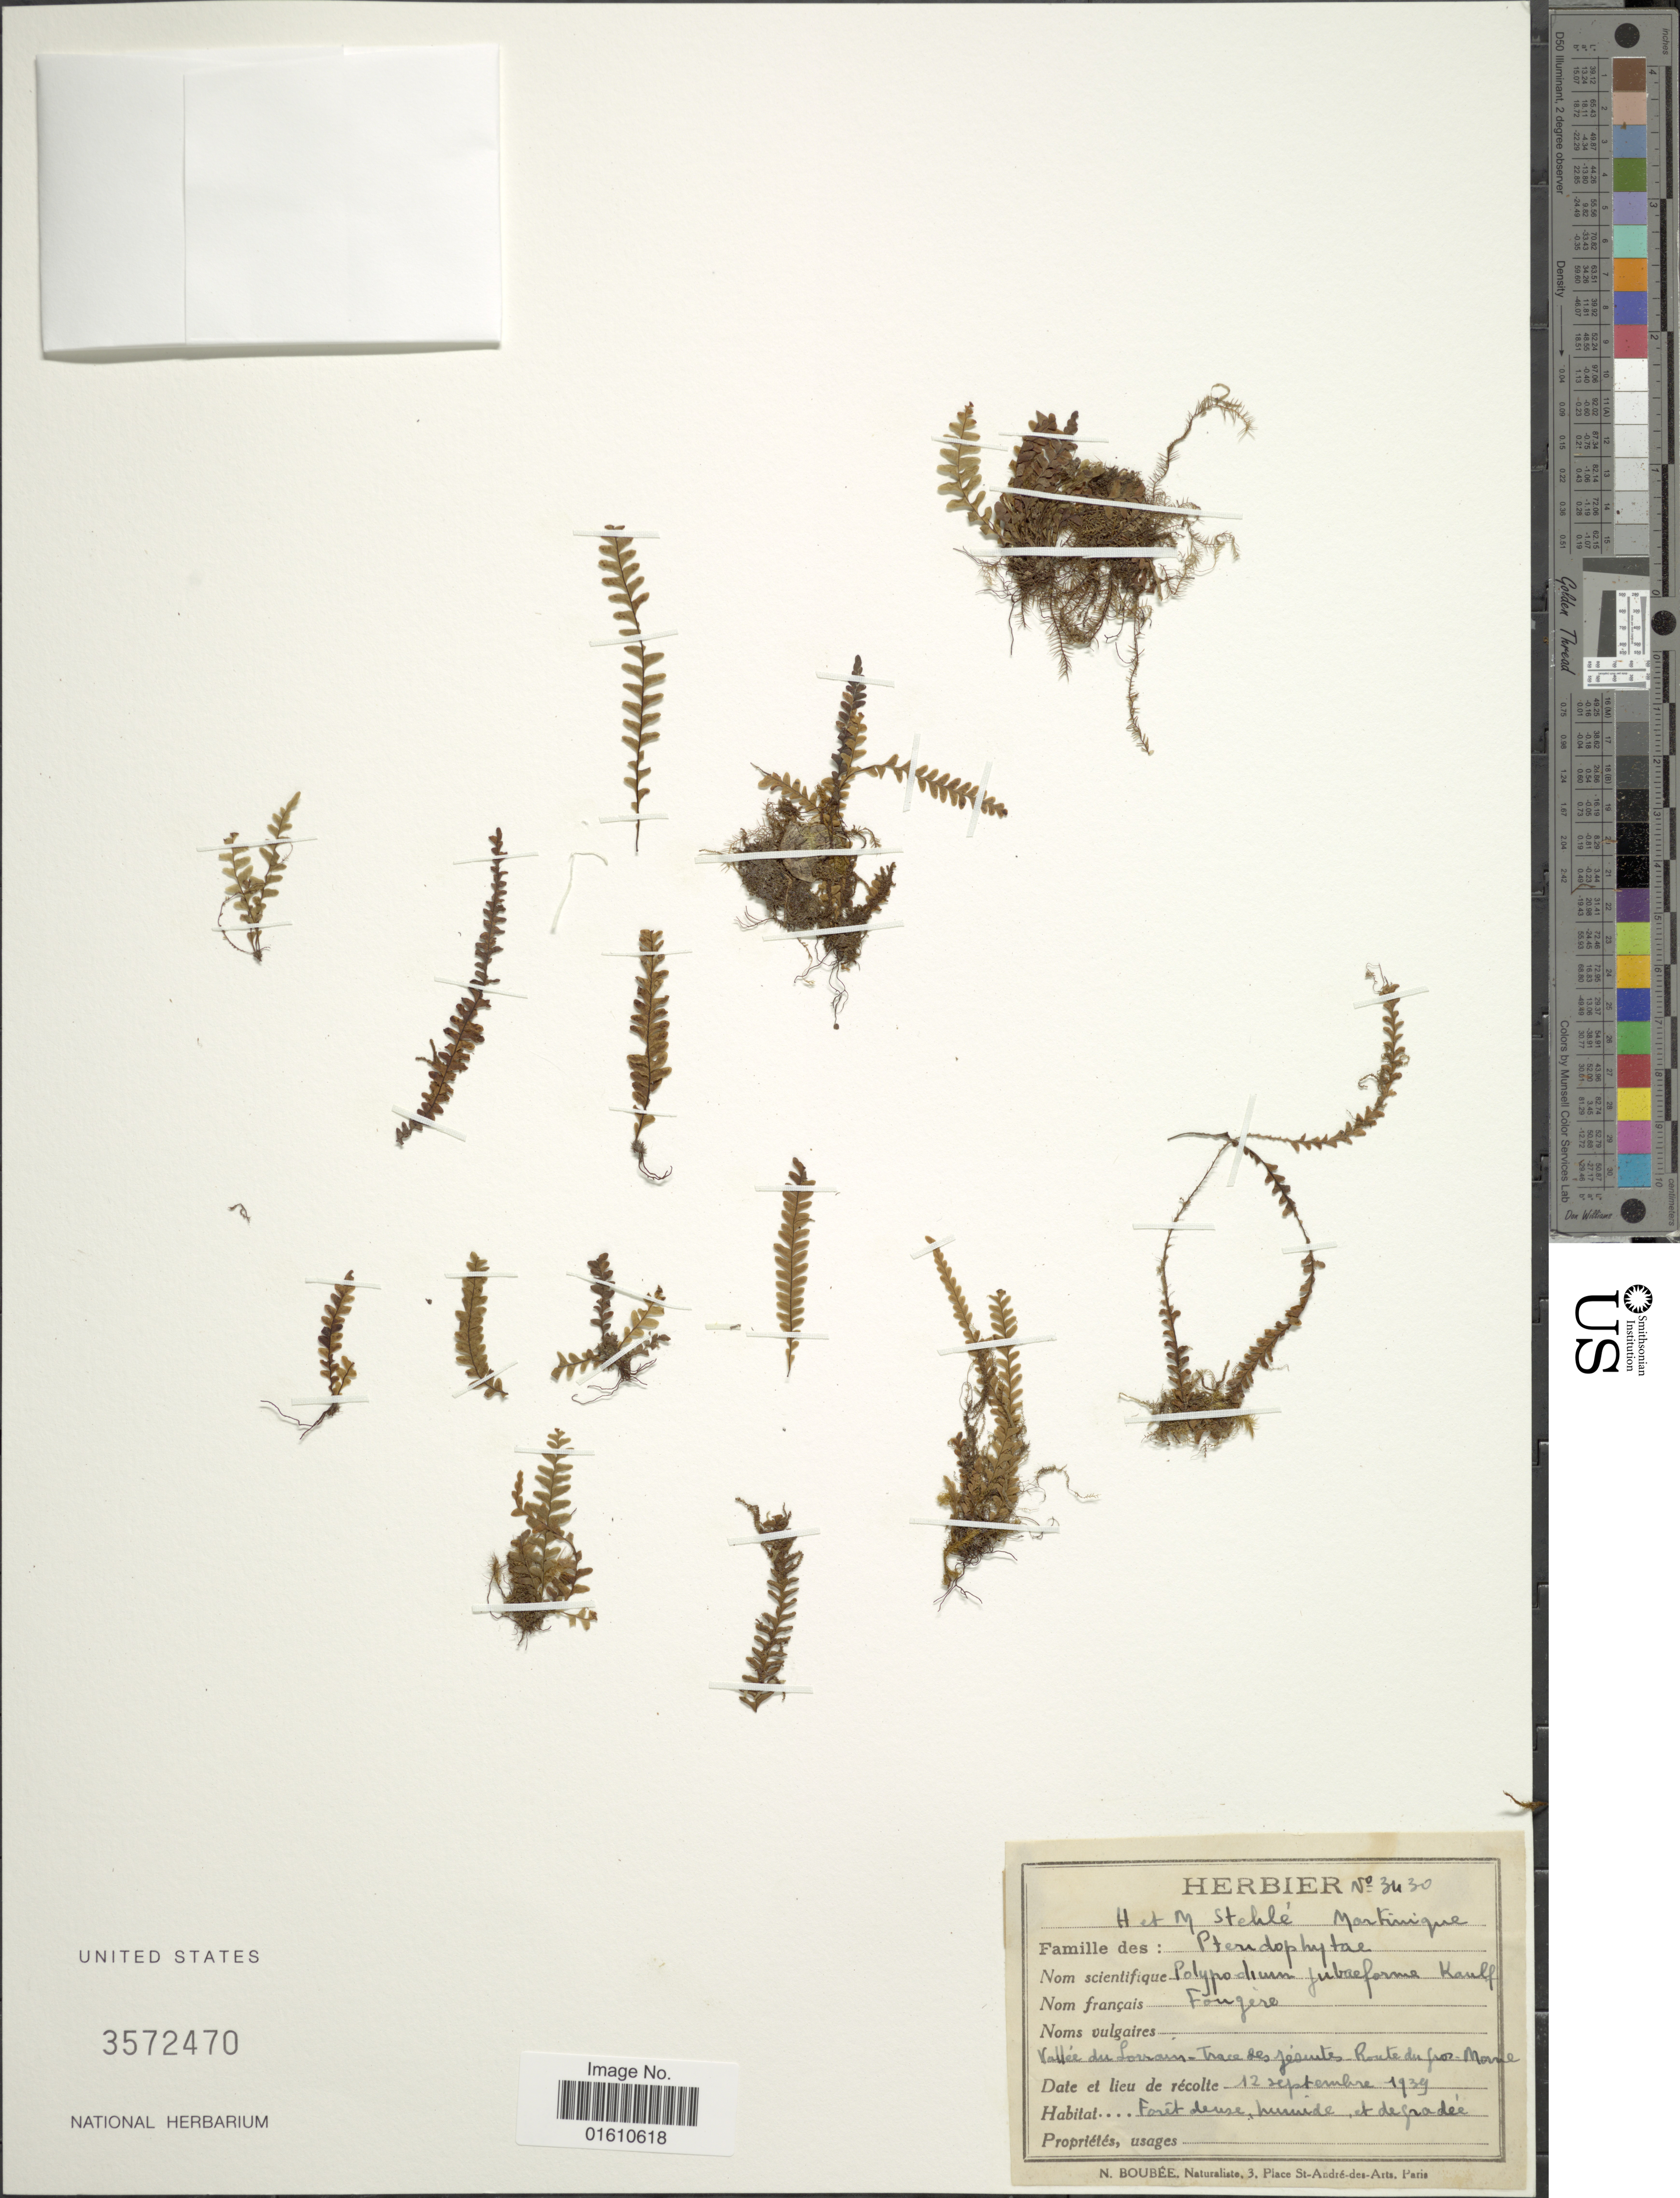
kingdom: Plantae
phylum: Tracheophyta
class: Polypodiopsida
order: Polypodiales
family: Polypodiaceae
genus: Lellingeria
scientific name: Lellingeria suspensa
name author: (L.) A.R. Sm. & R.C. Moran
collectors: H. Stehlé & M. Stehlé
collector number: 3430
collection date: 1939-09-12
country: Martinique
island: Martinique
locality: Vallee du Lorrain, Trace des Jésuites, Route du Gros Morne.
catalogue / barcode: US 3572470